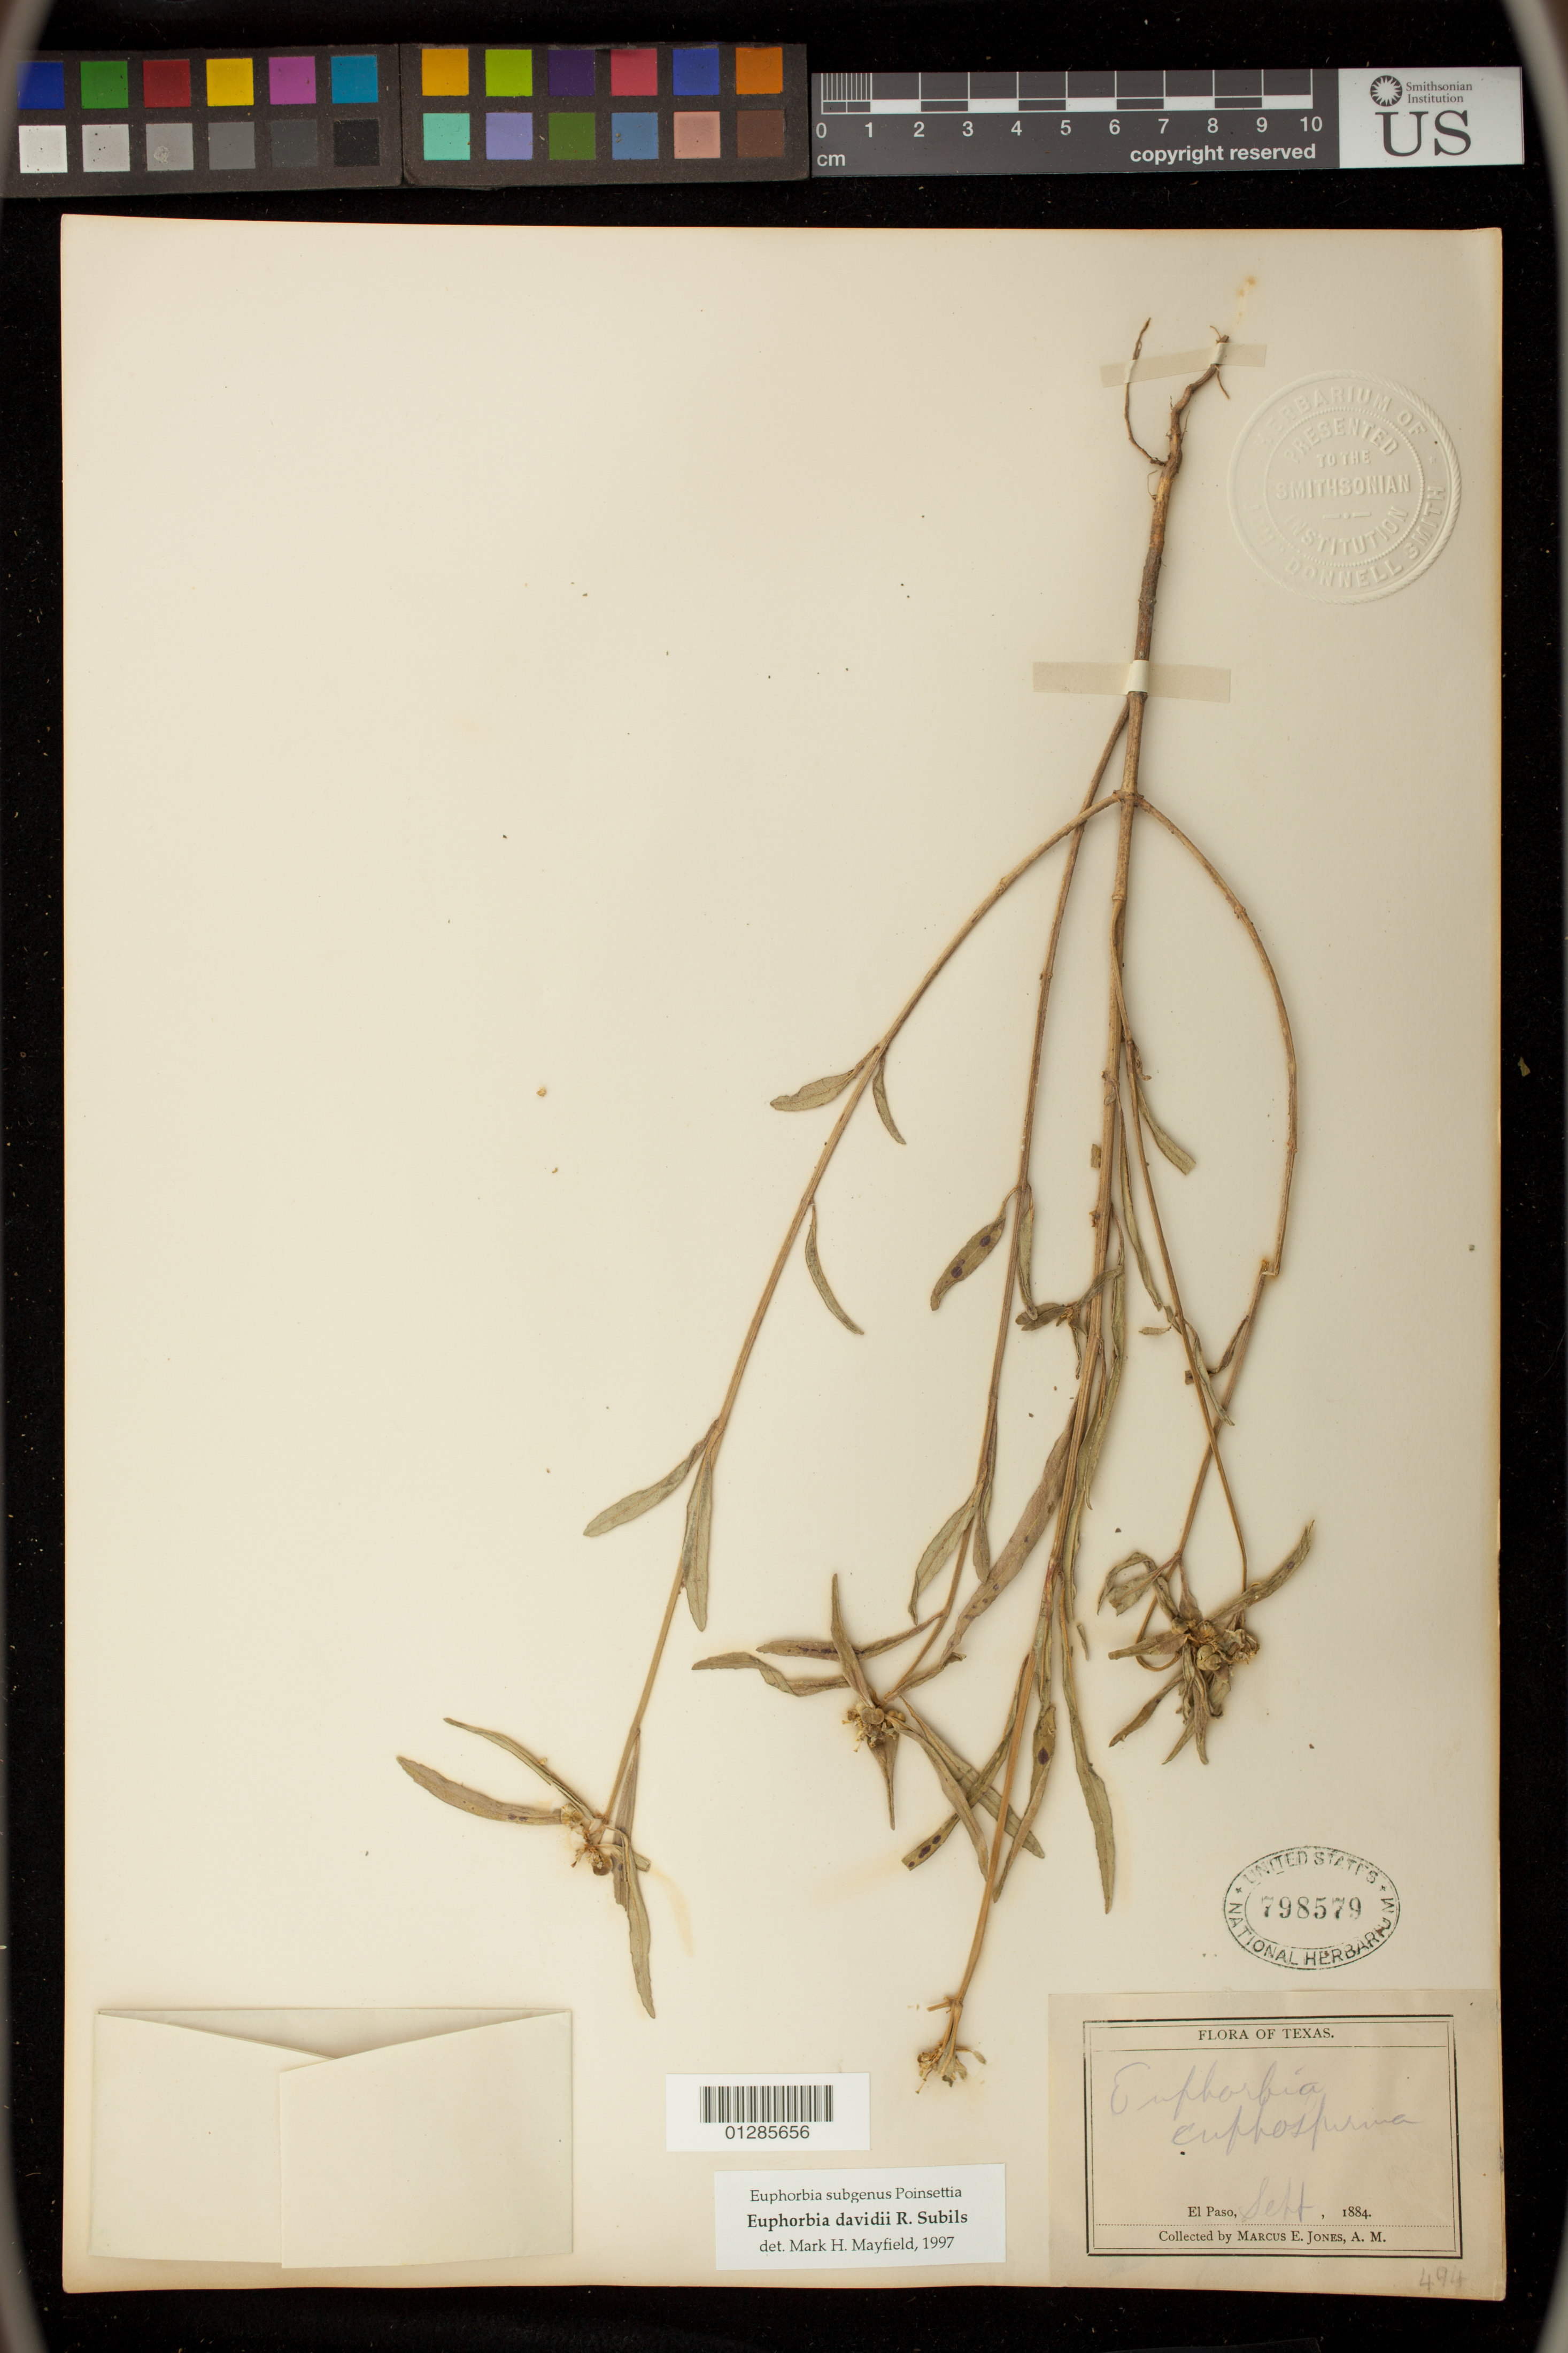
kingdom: Plantae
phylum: Tracheophyta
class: Magnoliopsida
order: Malpighiales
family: Euphorbiaceae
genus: Euphorbia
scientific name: Euphorbia davidii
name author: Subils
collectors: M. E. Jones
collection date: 1884-09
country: United States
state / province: Texas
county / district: El Paso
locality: El Paso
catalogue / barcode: US 798579